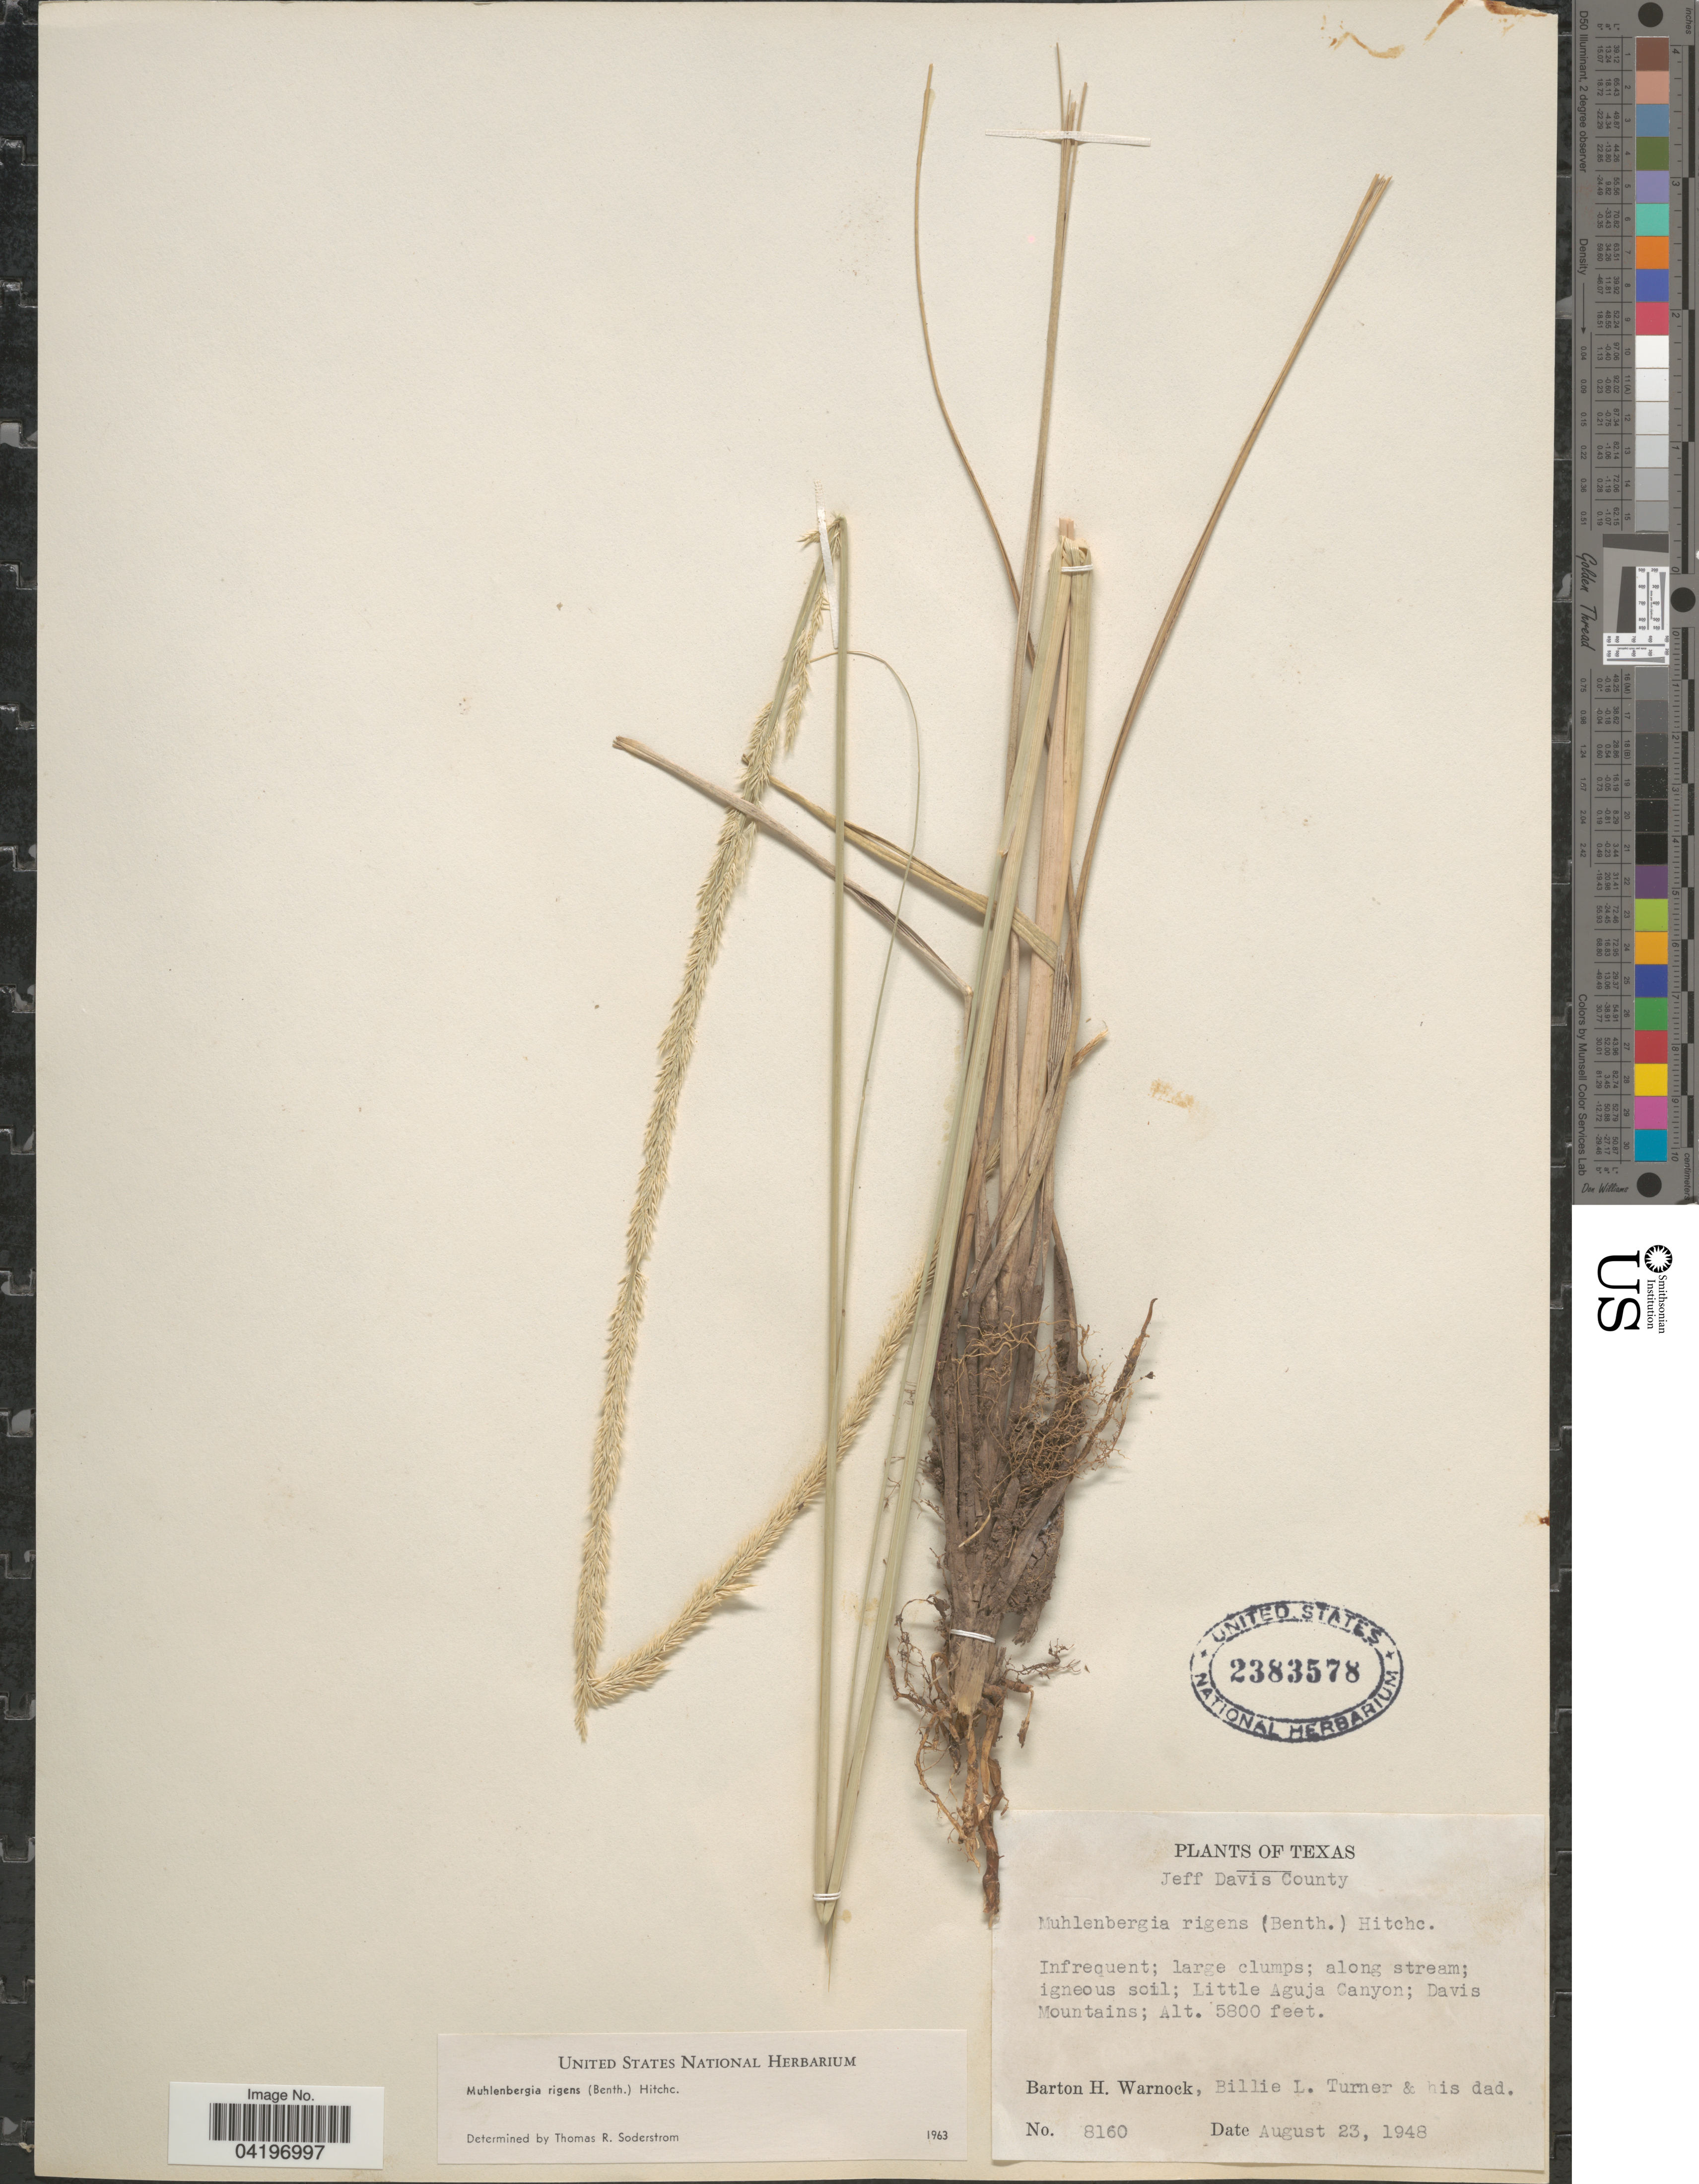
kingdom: Plantae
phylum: Tracheophyta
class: Liliopsida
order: Poales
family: Poaceae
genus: Muhlenbergia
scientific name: Muhlenbergia rigens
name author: (Benth.) Hitchc.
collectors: B. H. Warnock, B. L. Turner & J. Turner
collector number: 8160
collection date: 1948-08-23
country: United States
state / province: Texas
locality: Jeff Davis County, Little Aguja Canyon; Davis Mountains.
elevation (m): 1768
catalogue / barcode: US 2383578